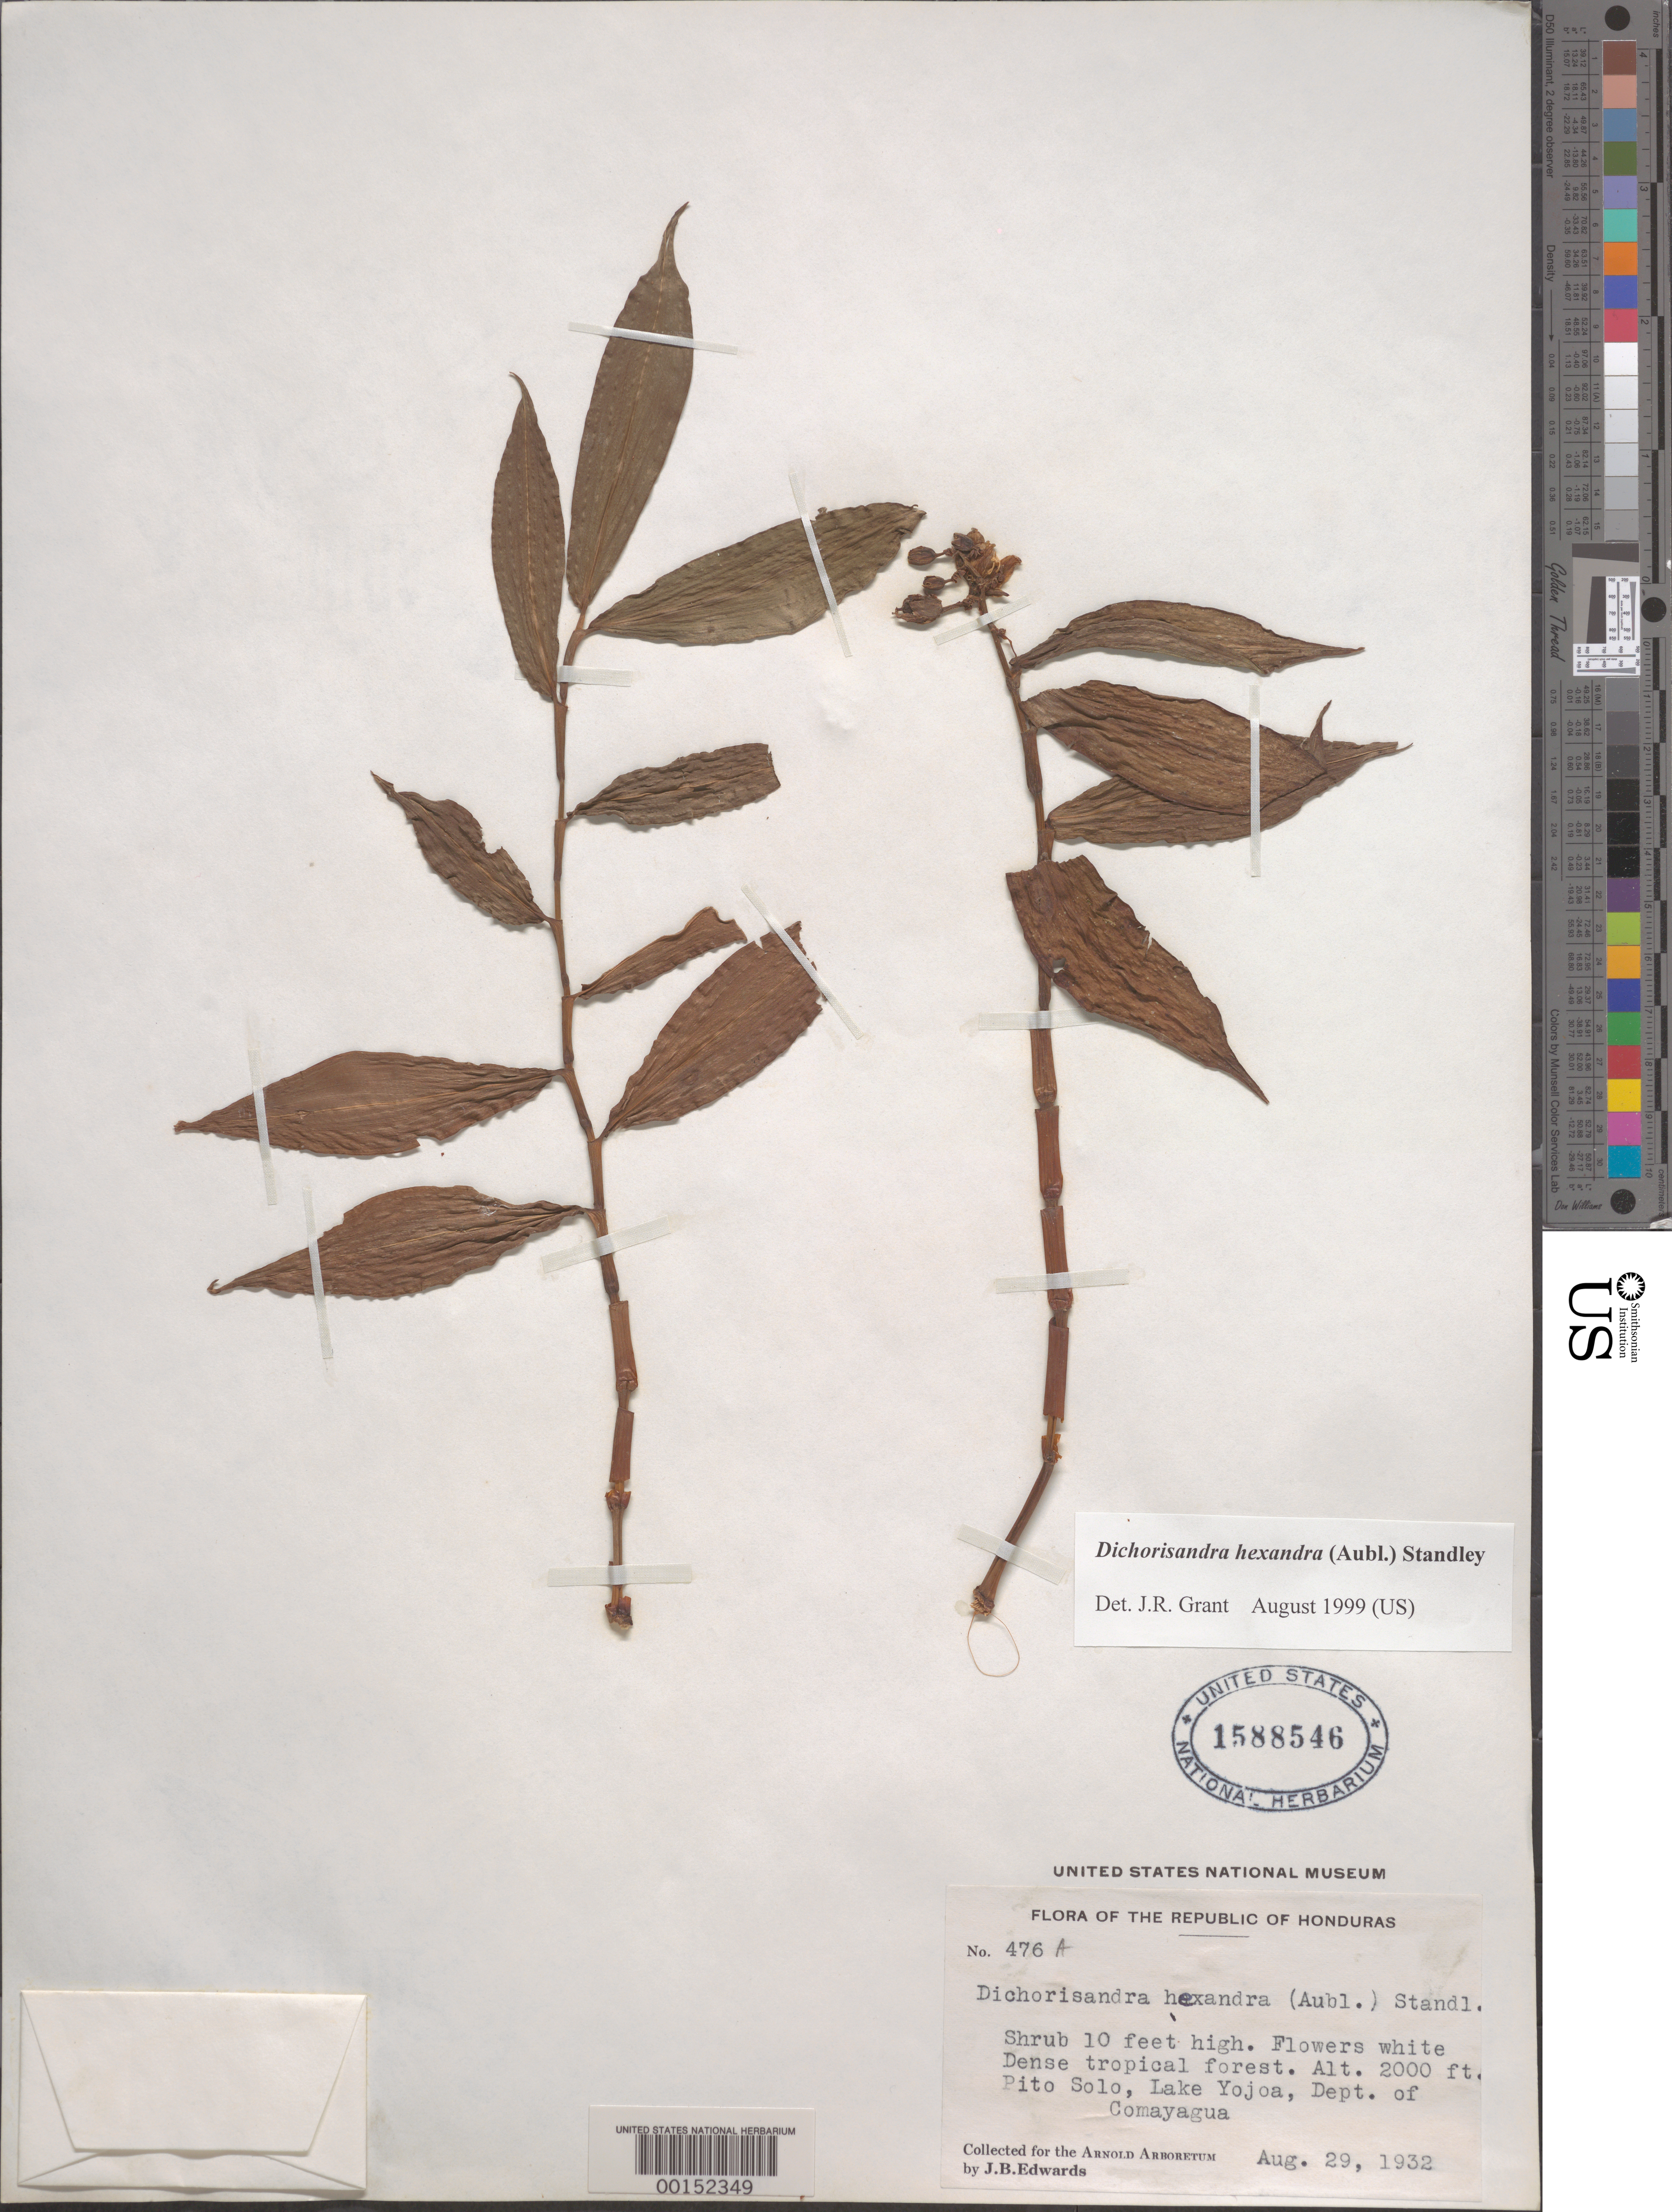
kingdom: Plantae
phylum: Tracheophyta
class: Liliopsida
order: Commelinales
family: Commelinaceae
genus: Dichorisandra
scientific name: Dichorisandra hexandra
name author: (Aubl.) Standl.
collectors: J. B. Edwards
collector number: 476a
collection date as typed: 29 Aug 1932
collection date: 1932-08-29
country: Honduras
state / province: Comayagua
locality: Pito Solo, Lake Yojoa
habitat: Dense, tropical forest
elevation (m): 610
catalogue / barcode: US 1588546